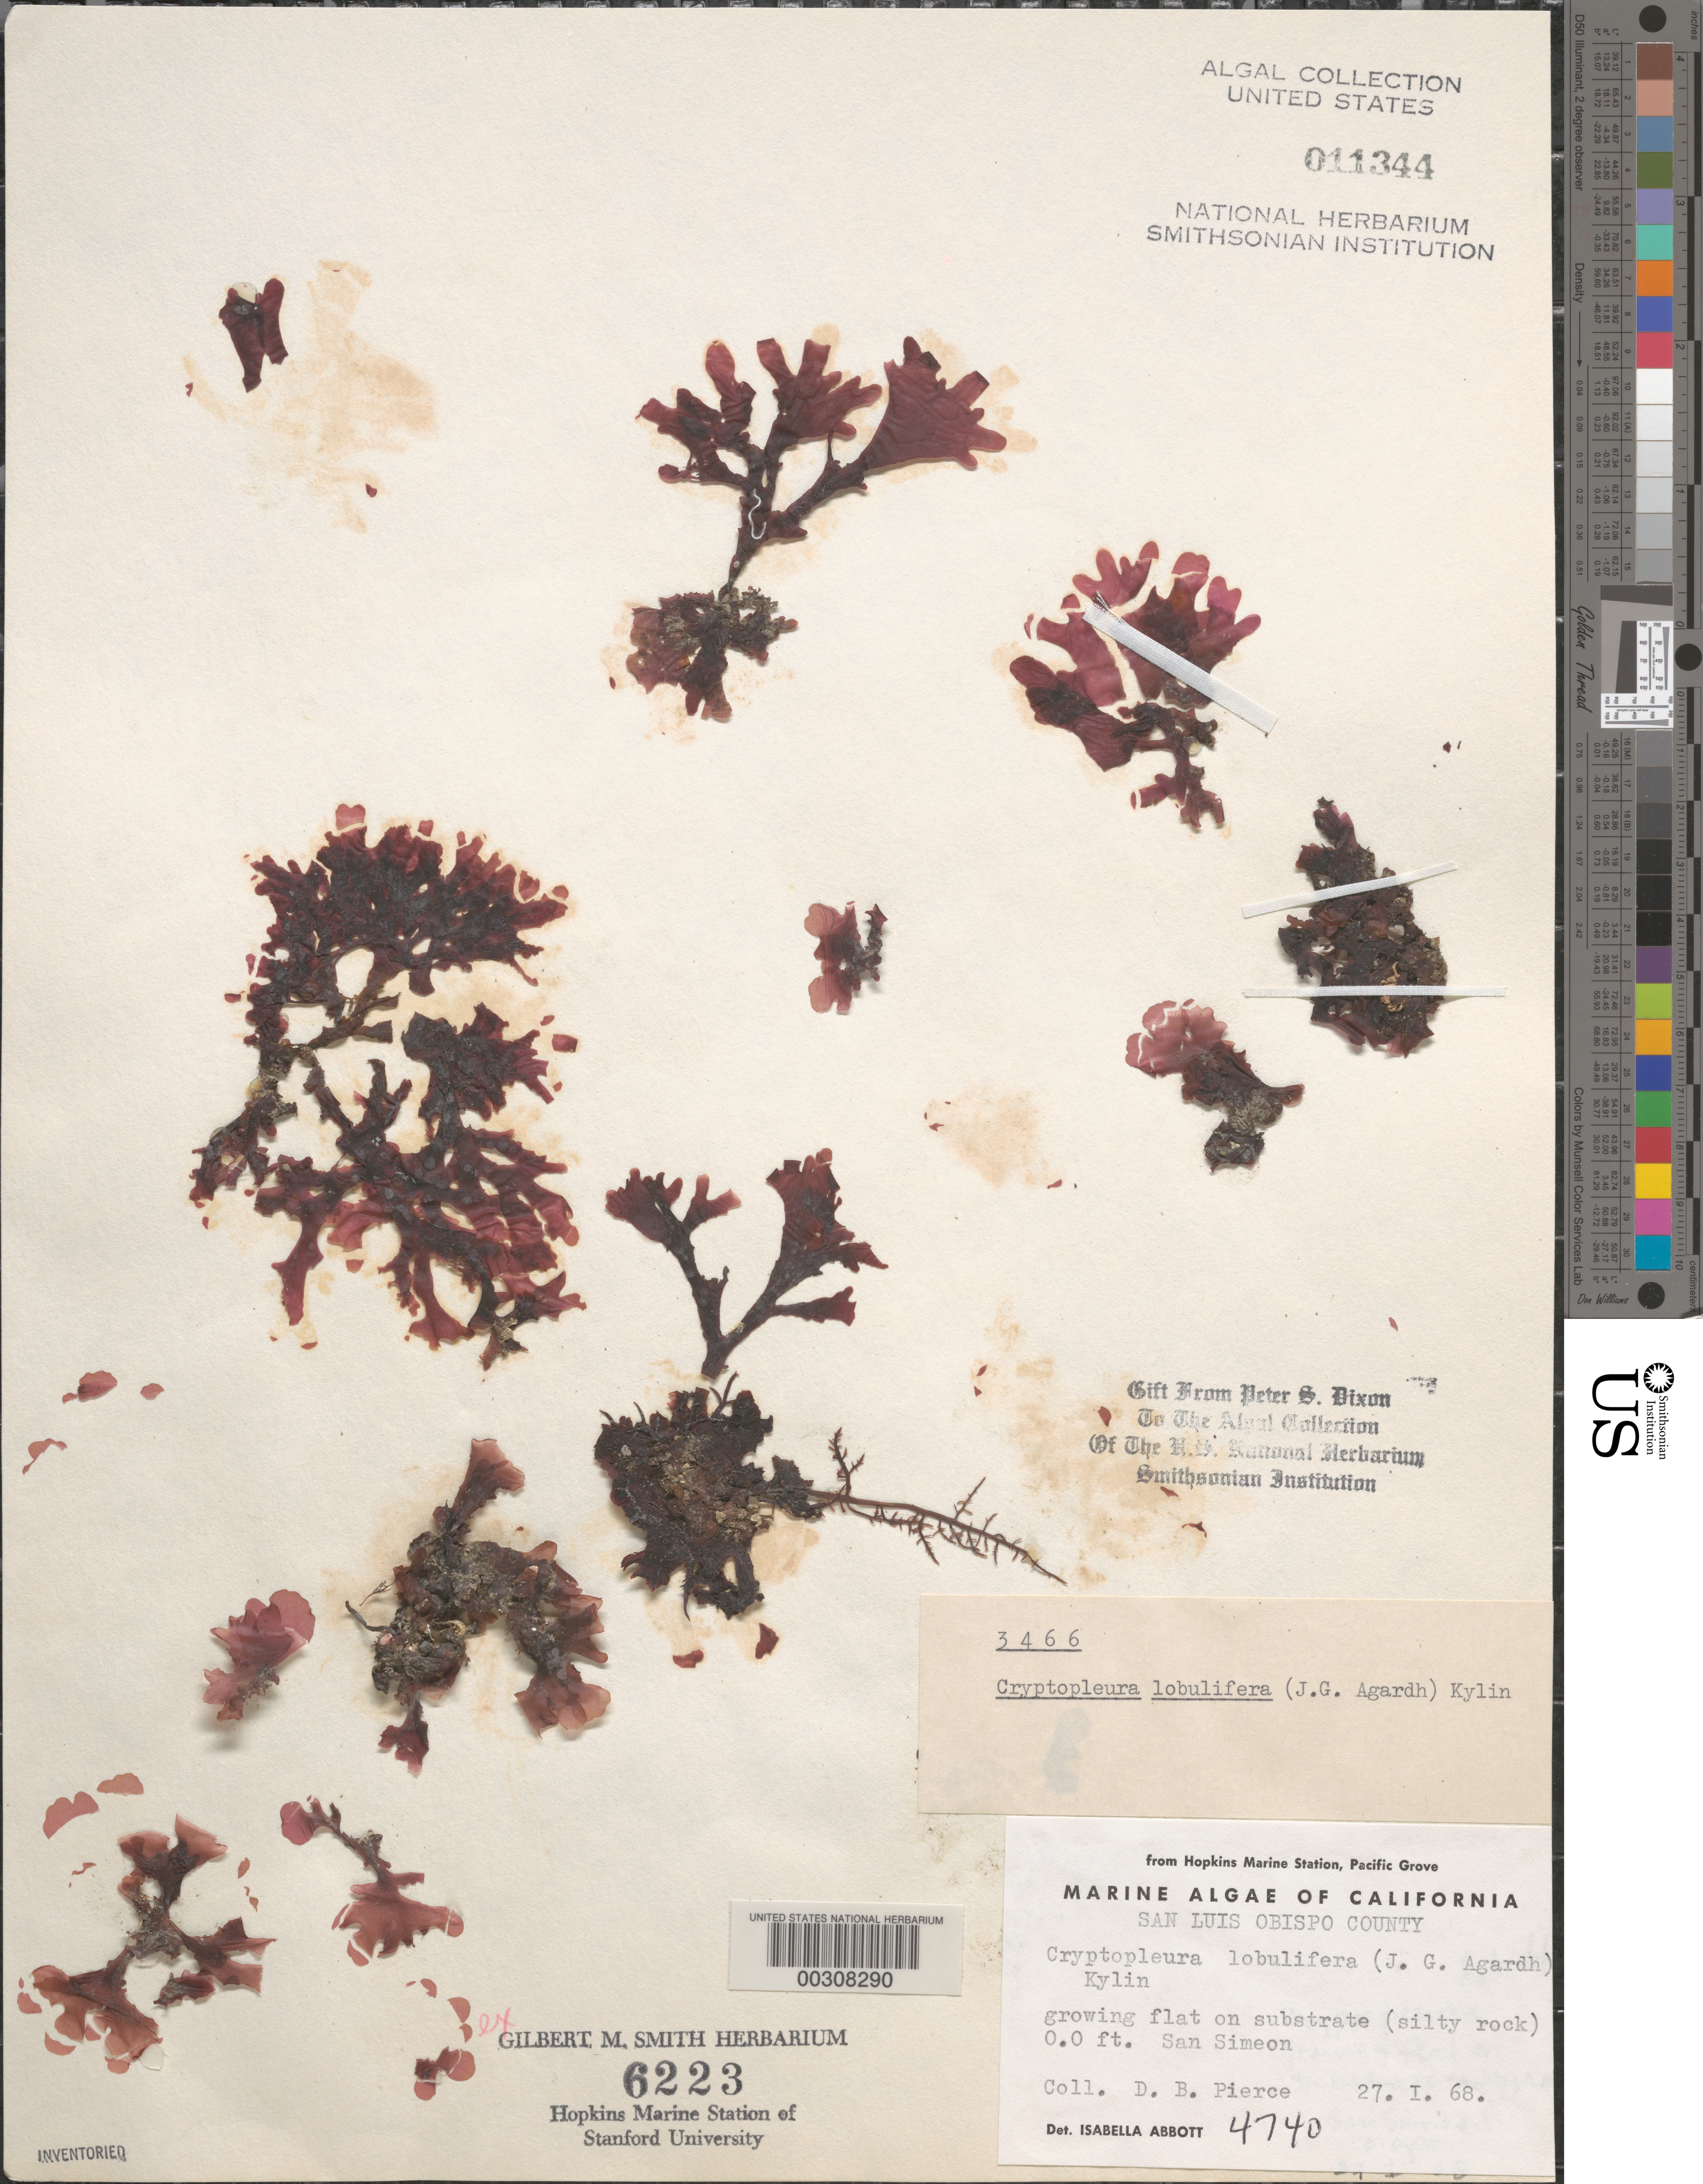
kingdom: Plantae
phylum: Rhodophyta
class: Florideophyceae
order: Ceramiales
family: Delesseriaceae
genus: Cryptopleura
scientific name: Cryptopleura lobulifera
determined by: Abbott, Isabella A.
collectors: D. Pierce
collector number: IAA 4740 & PSD 3466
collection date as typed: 27 Jan 1968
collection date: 1968-01-27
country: United States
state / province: California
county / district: San Luis Obispo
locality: San Simeon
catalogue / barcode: US 11344